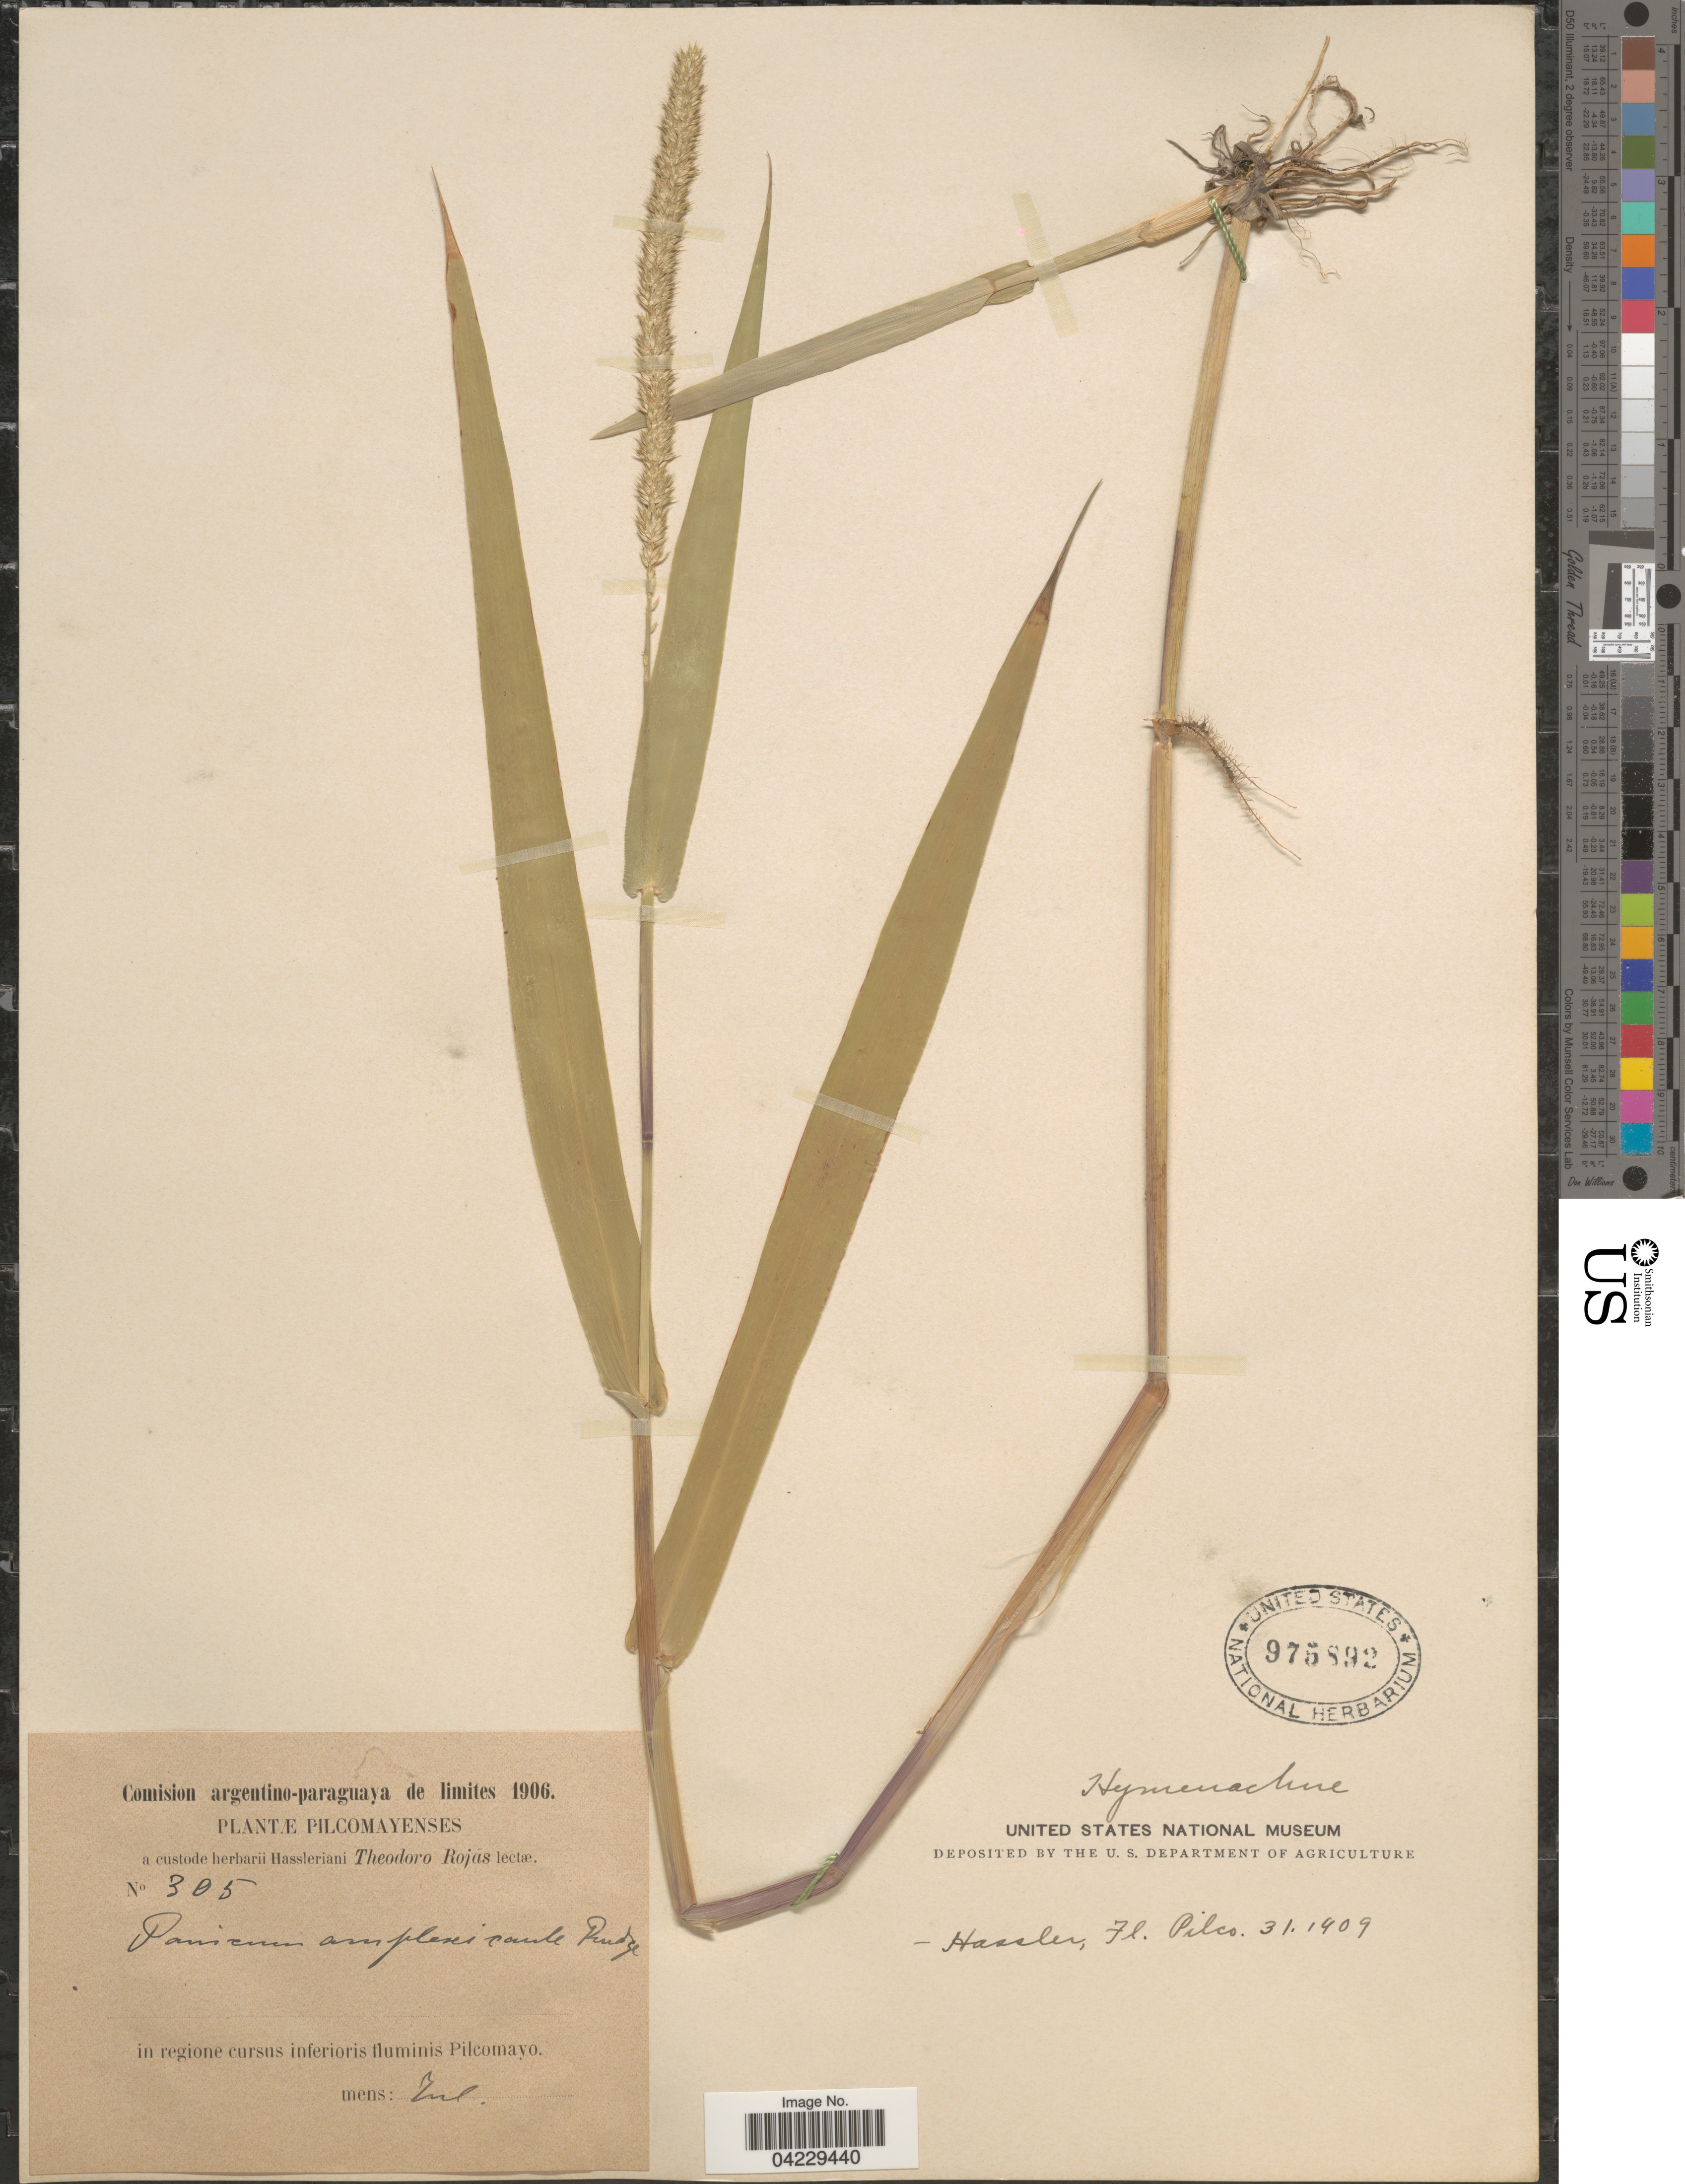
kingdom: Plantae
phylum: Tracheophyta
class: Liliopsida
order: Poales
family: Poaceae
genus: Hymenachne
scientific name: Hymenachne amplexicaulis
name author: (Rudge) Nees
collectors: T. Rojas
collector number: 305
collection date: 1906-07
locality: Comision argentino-paraguaya de limites 1906 [unsure placement] Pilcomayenses. In regione cursus inferioris fluminis Pilcomayo.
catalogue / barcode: US 975892